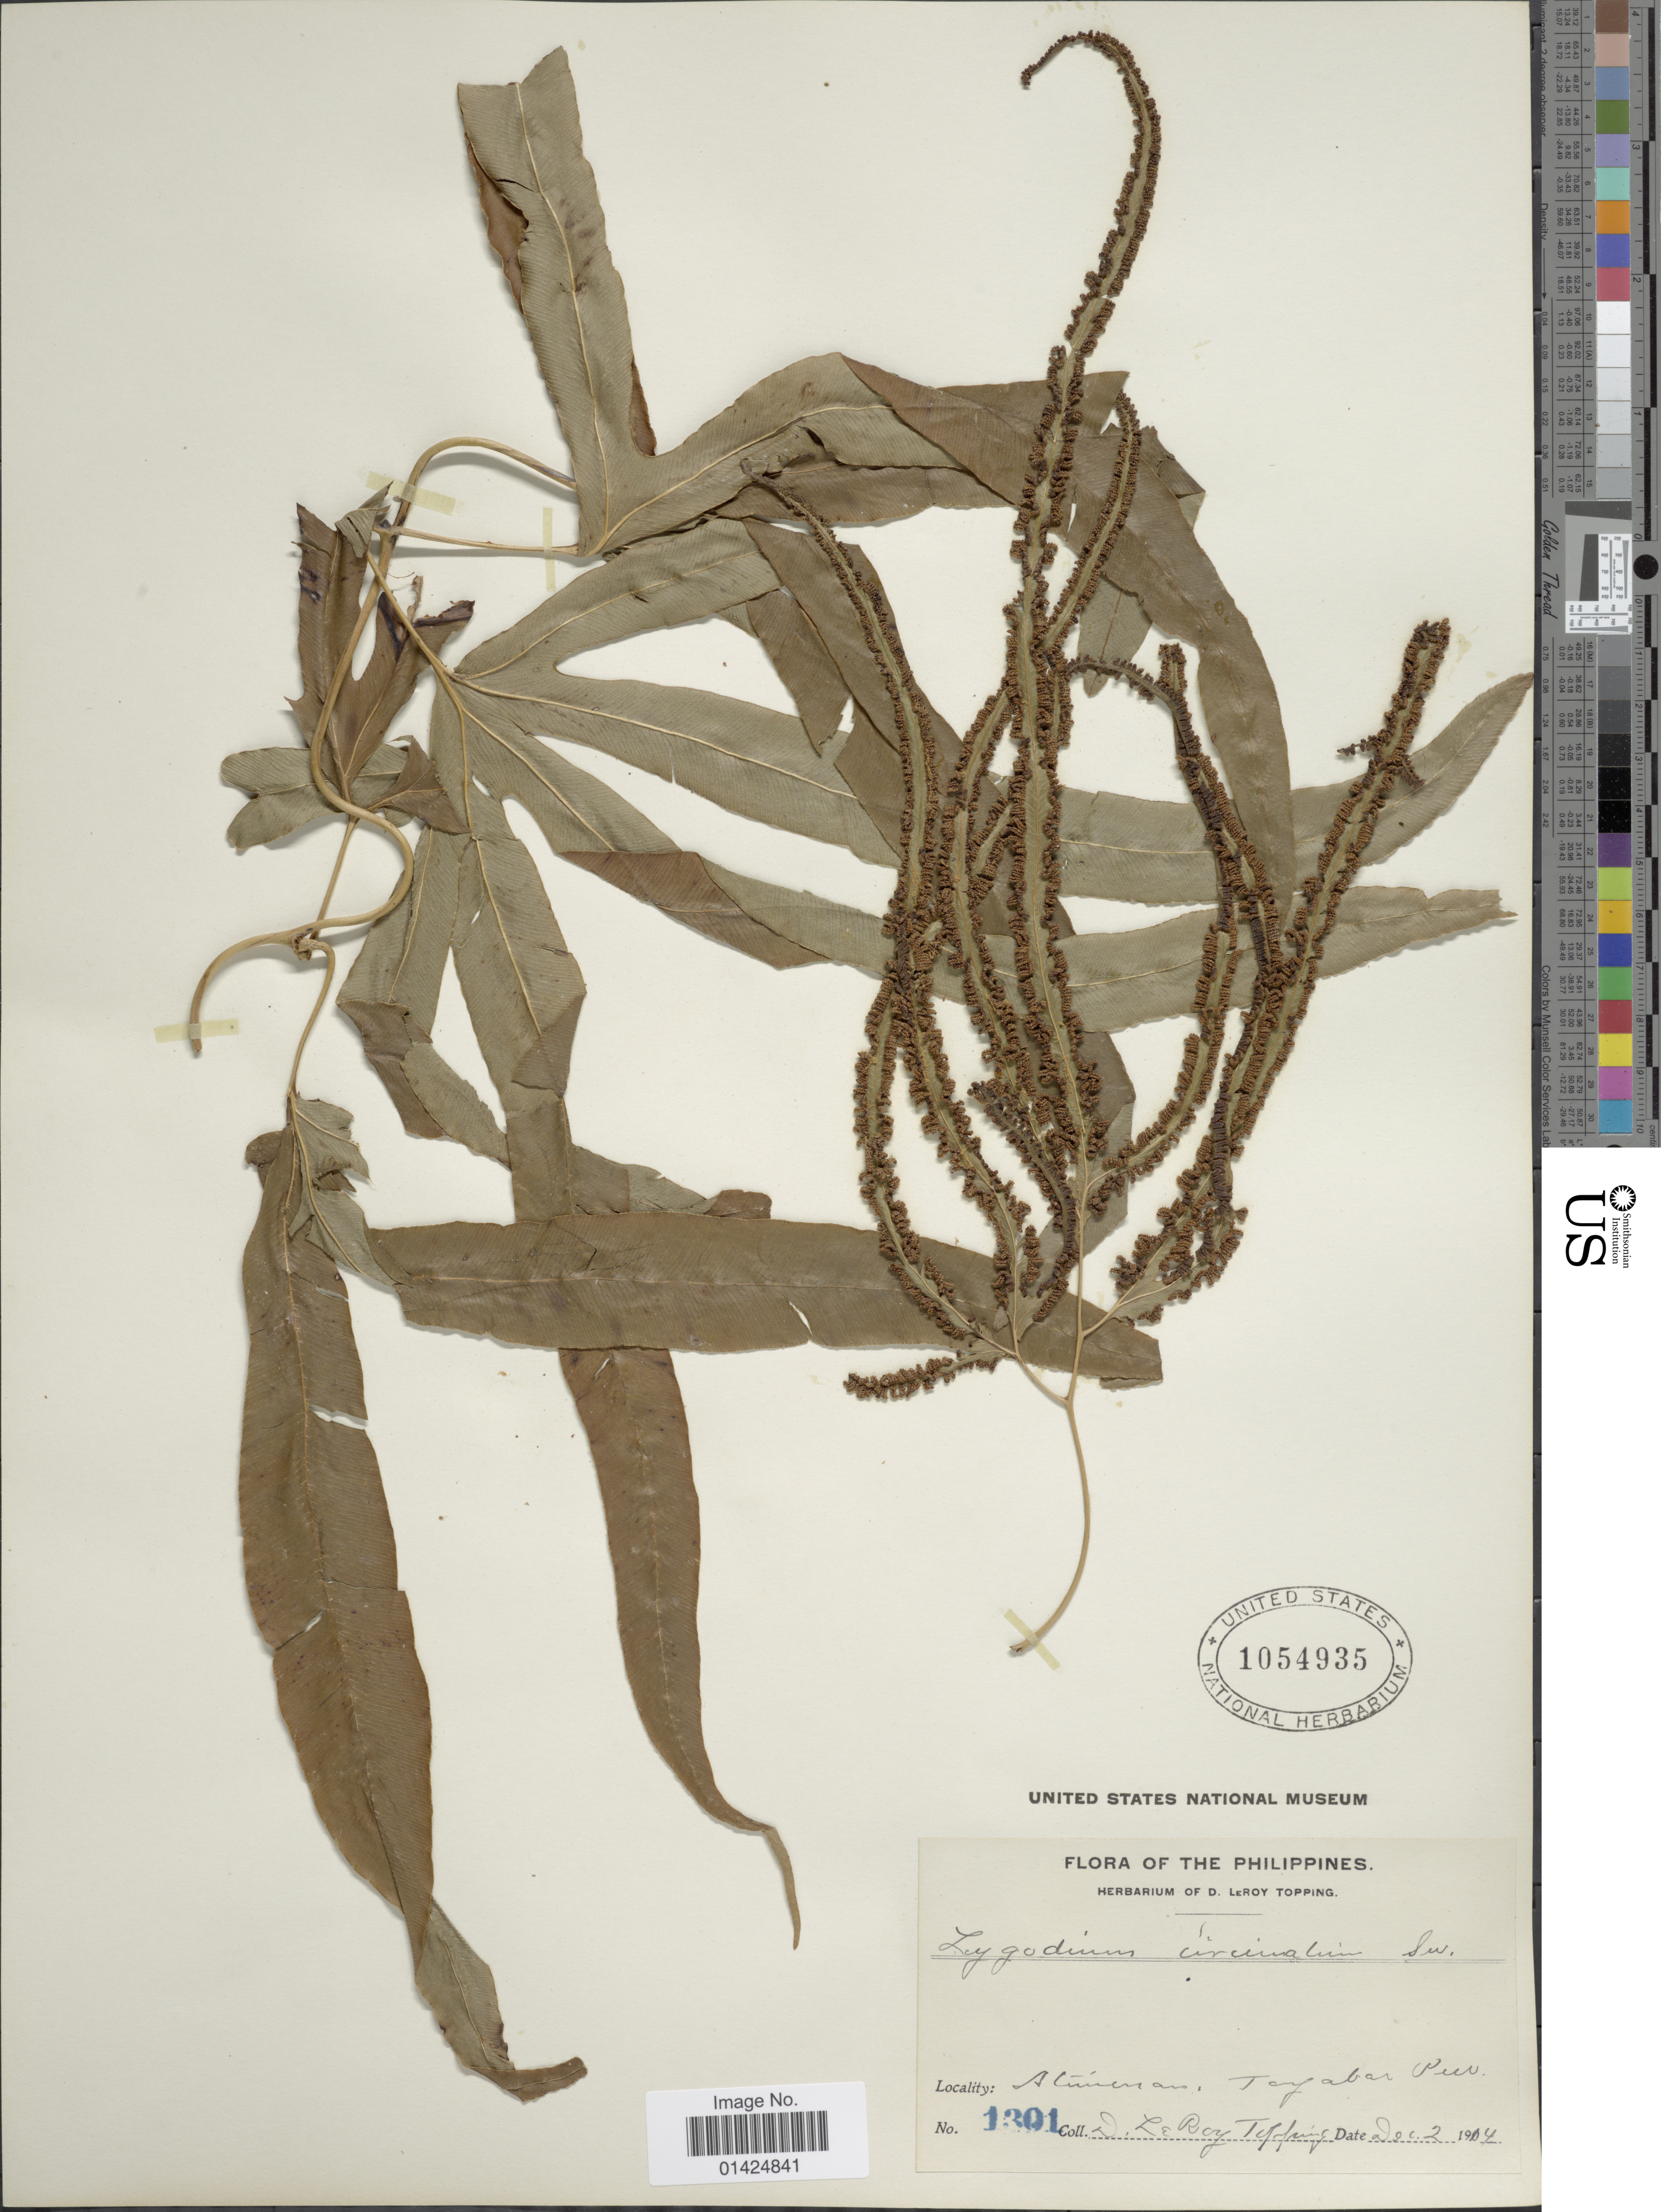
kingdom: Plantae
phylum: Tracheophyta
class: Polypodiopsida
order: Schizaeales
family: Lygodiaceae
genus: Lygodium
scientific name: Lygodium circinnatum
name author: (Burm. f.) Sw.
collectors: D. L. Topping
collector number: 1301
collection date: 1914-12-02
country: Philippines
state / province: Calabarzon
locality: Atimonan, Tayabas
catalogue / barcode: US 1054935